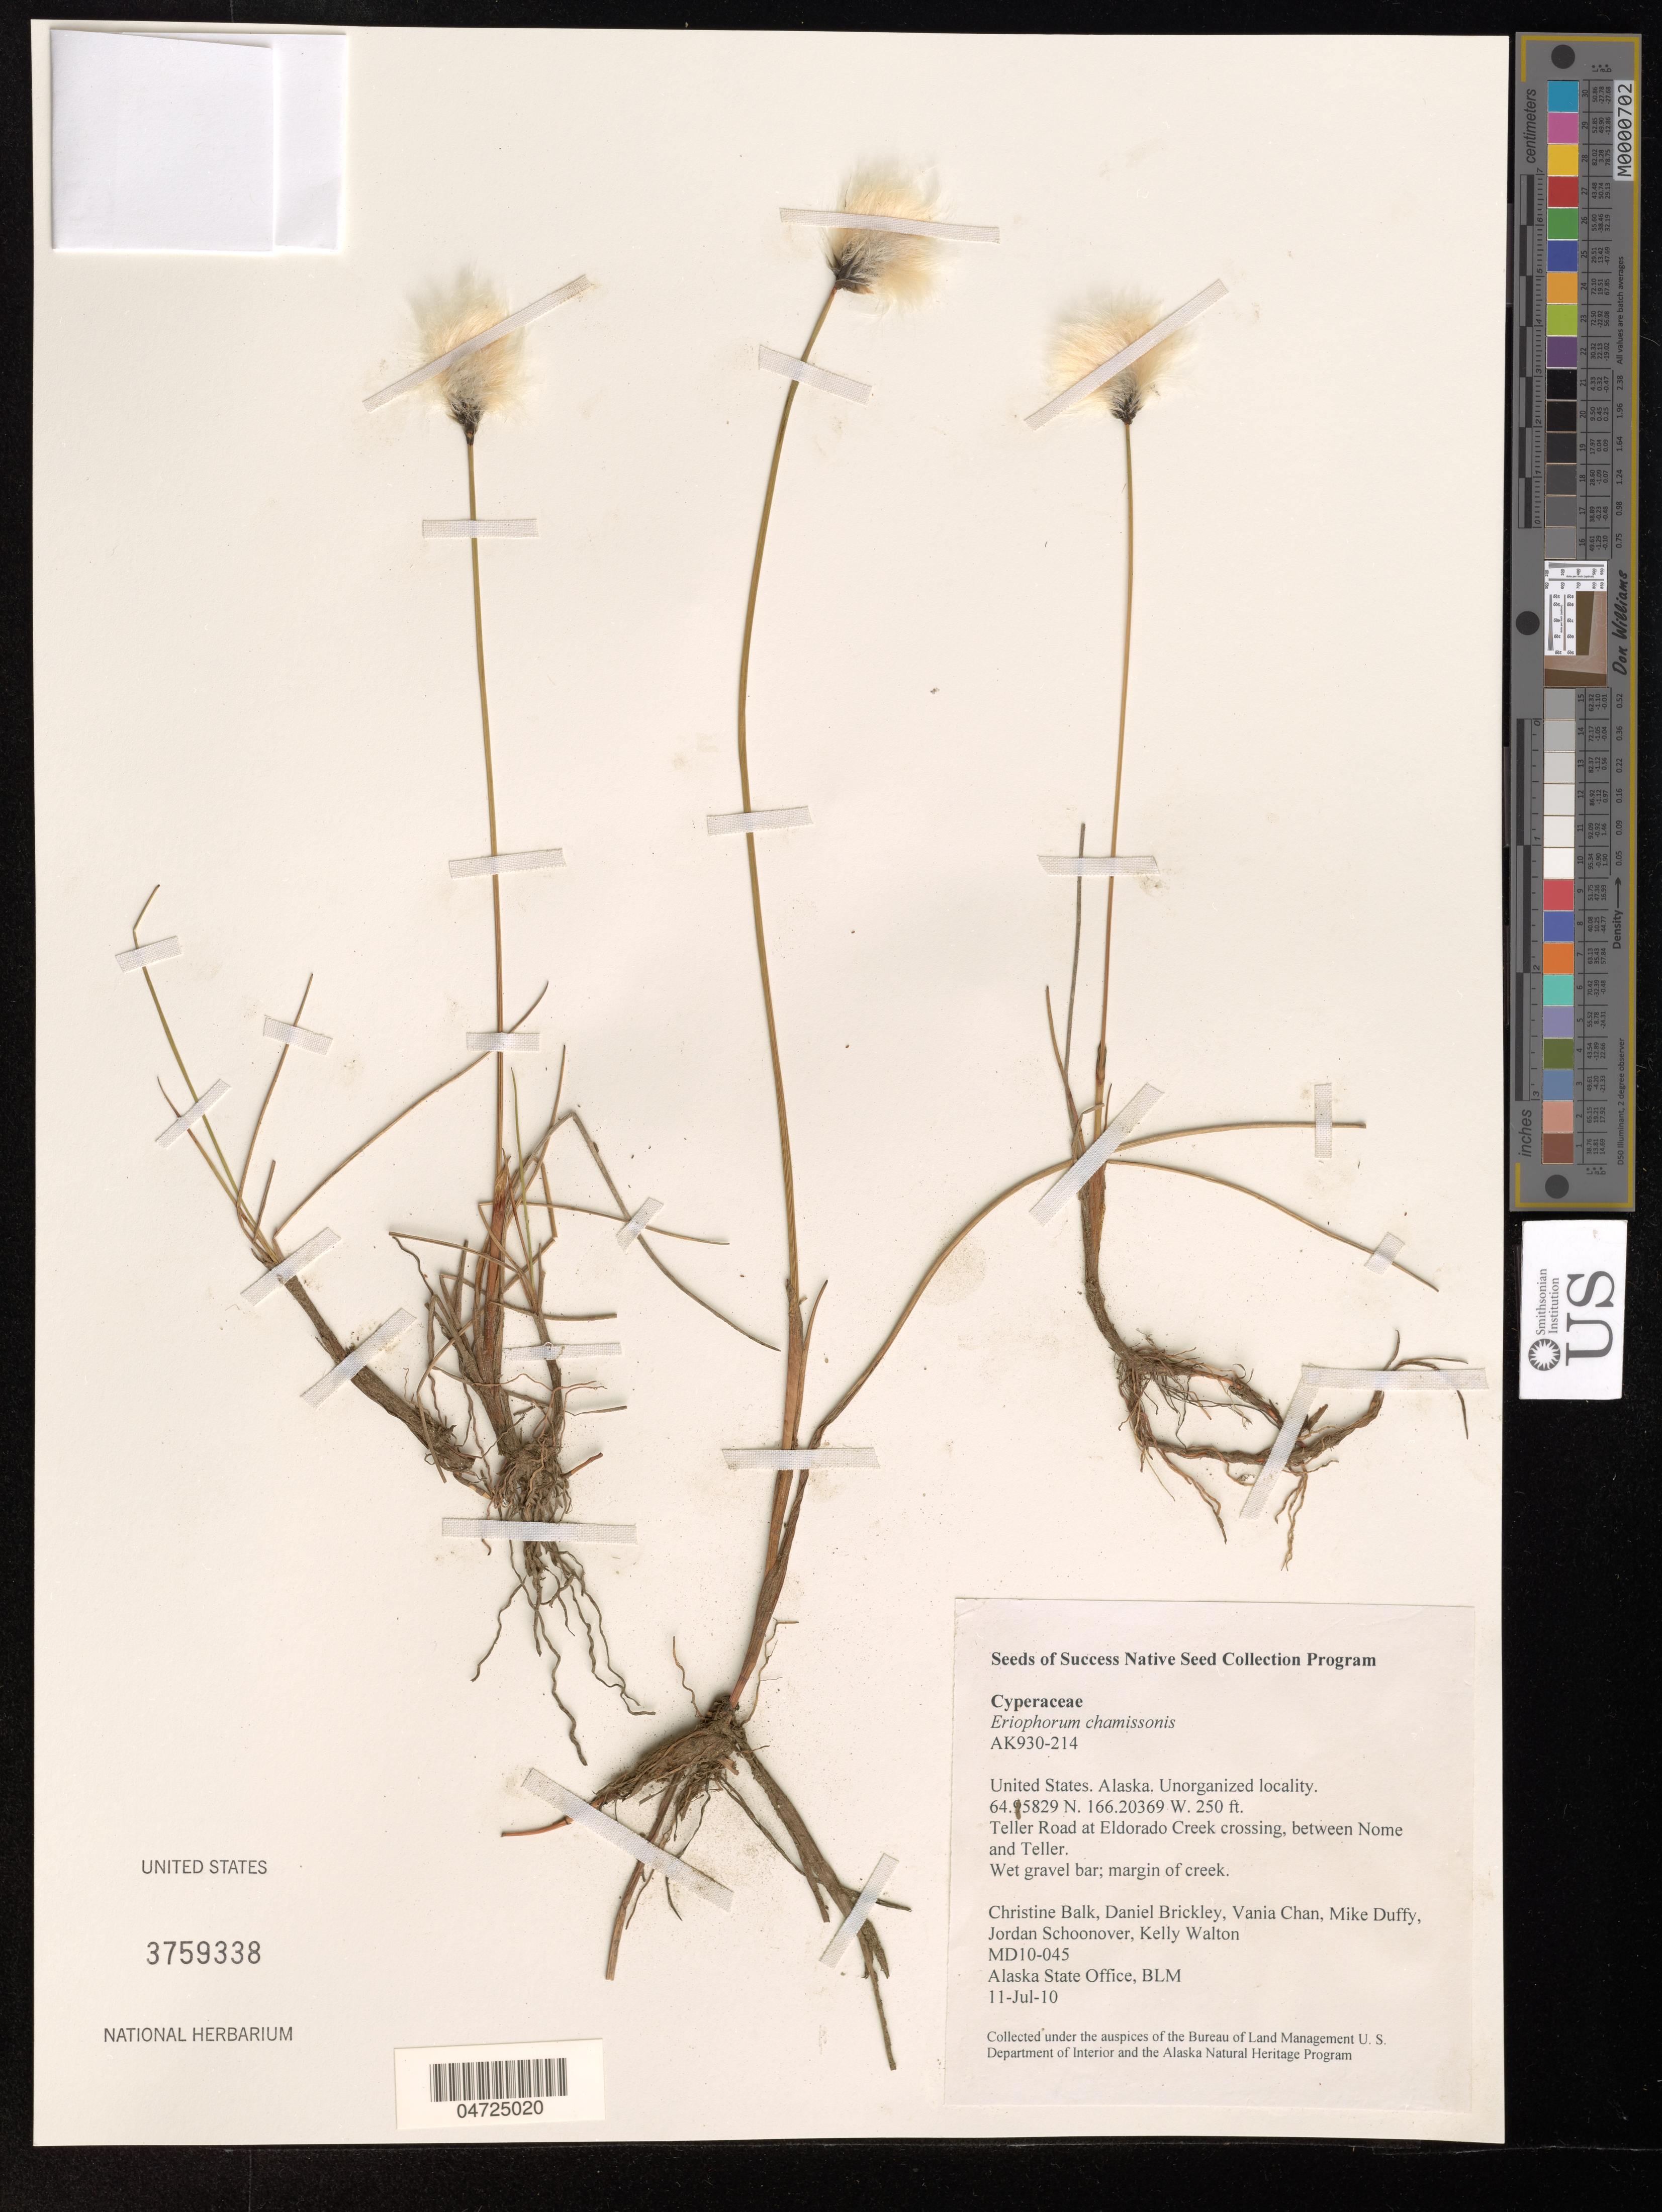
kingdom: Plantae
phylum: Tracheophyta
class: Liliopsida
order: Poales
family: Cyperaceae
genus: Eriophorum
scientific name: Eriophorum chamissonis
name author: C.A. Mey.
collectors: C. Balk, D. Brickley, V. Chan, M. Duffy & et al.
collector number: MD10-045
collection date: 2010-07-11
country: United States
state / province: Alaska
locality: Teller Road at Eldorado Creek crossing, between Nome and Teller.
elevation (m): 76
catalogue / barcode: US 3759338